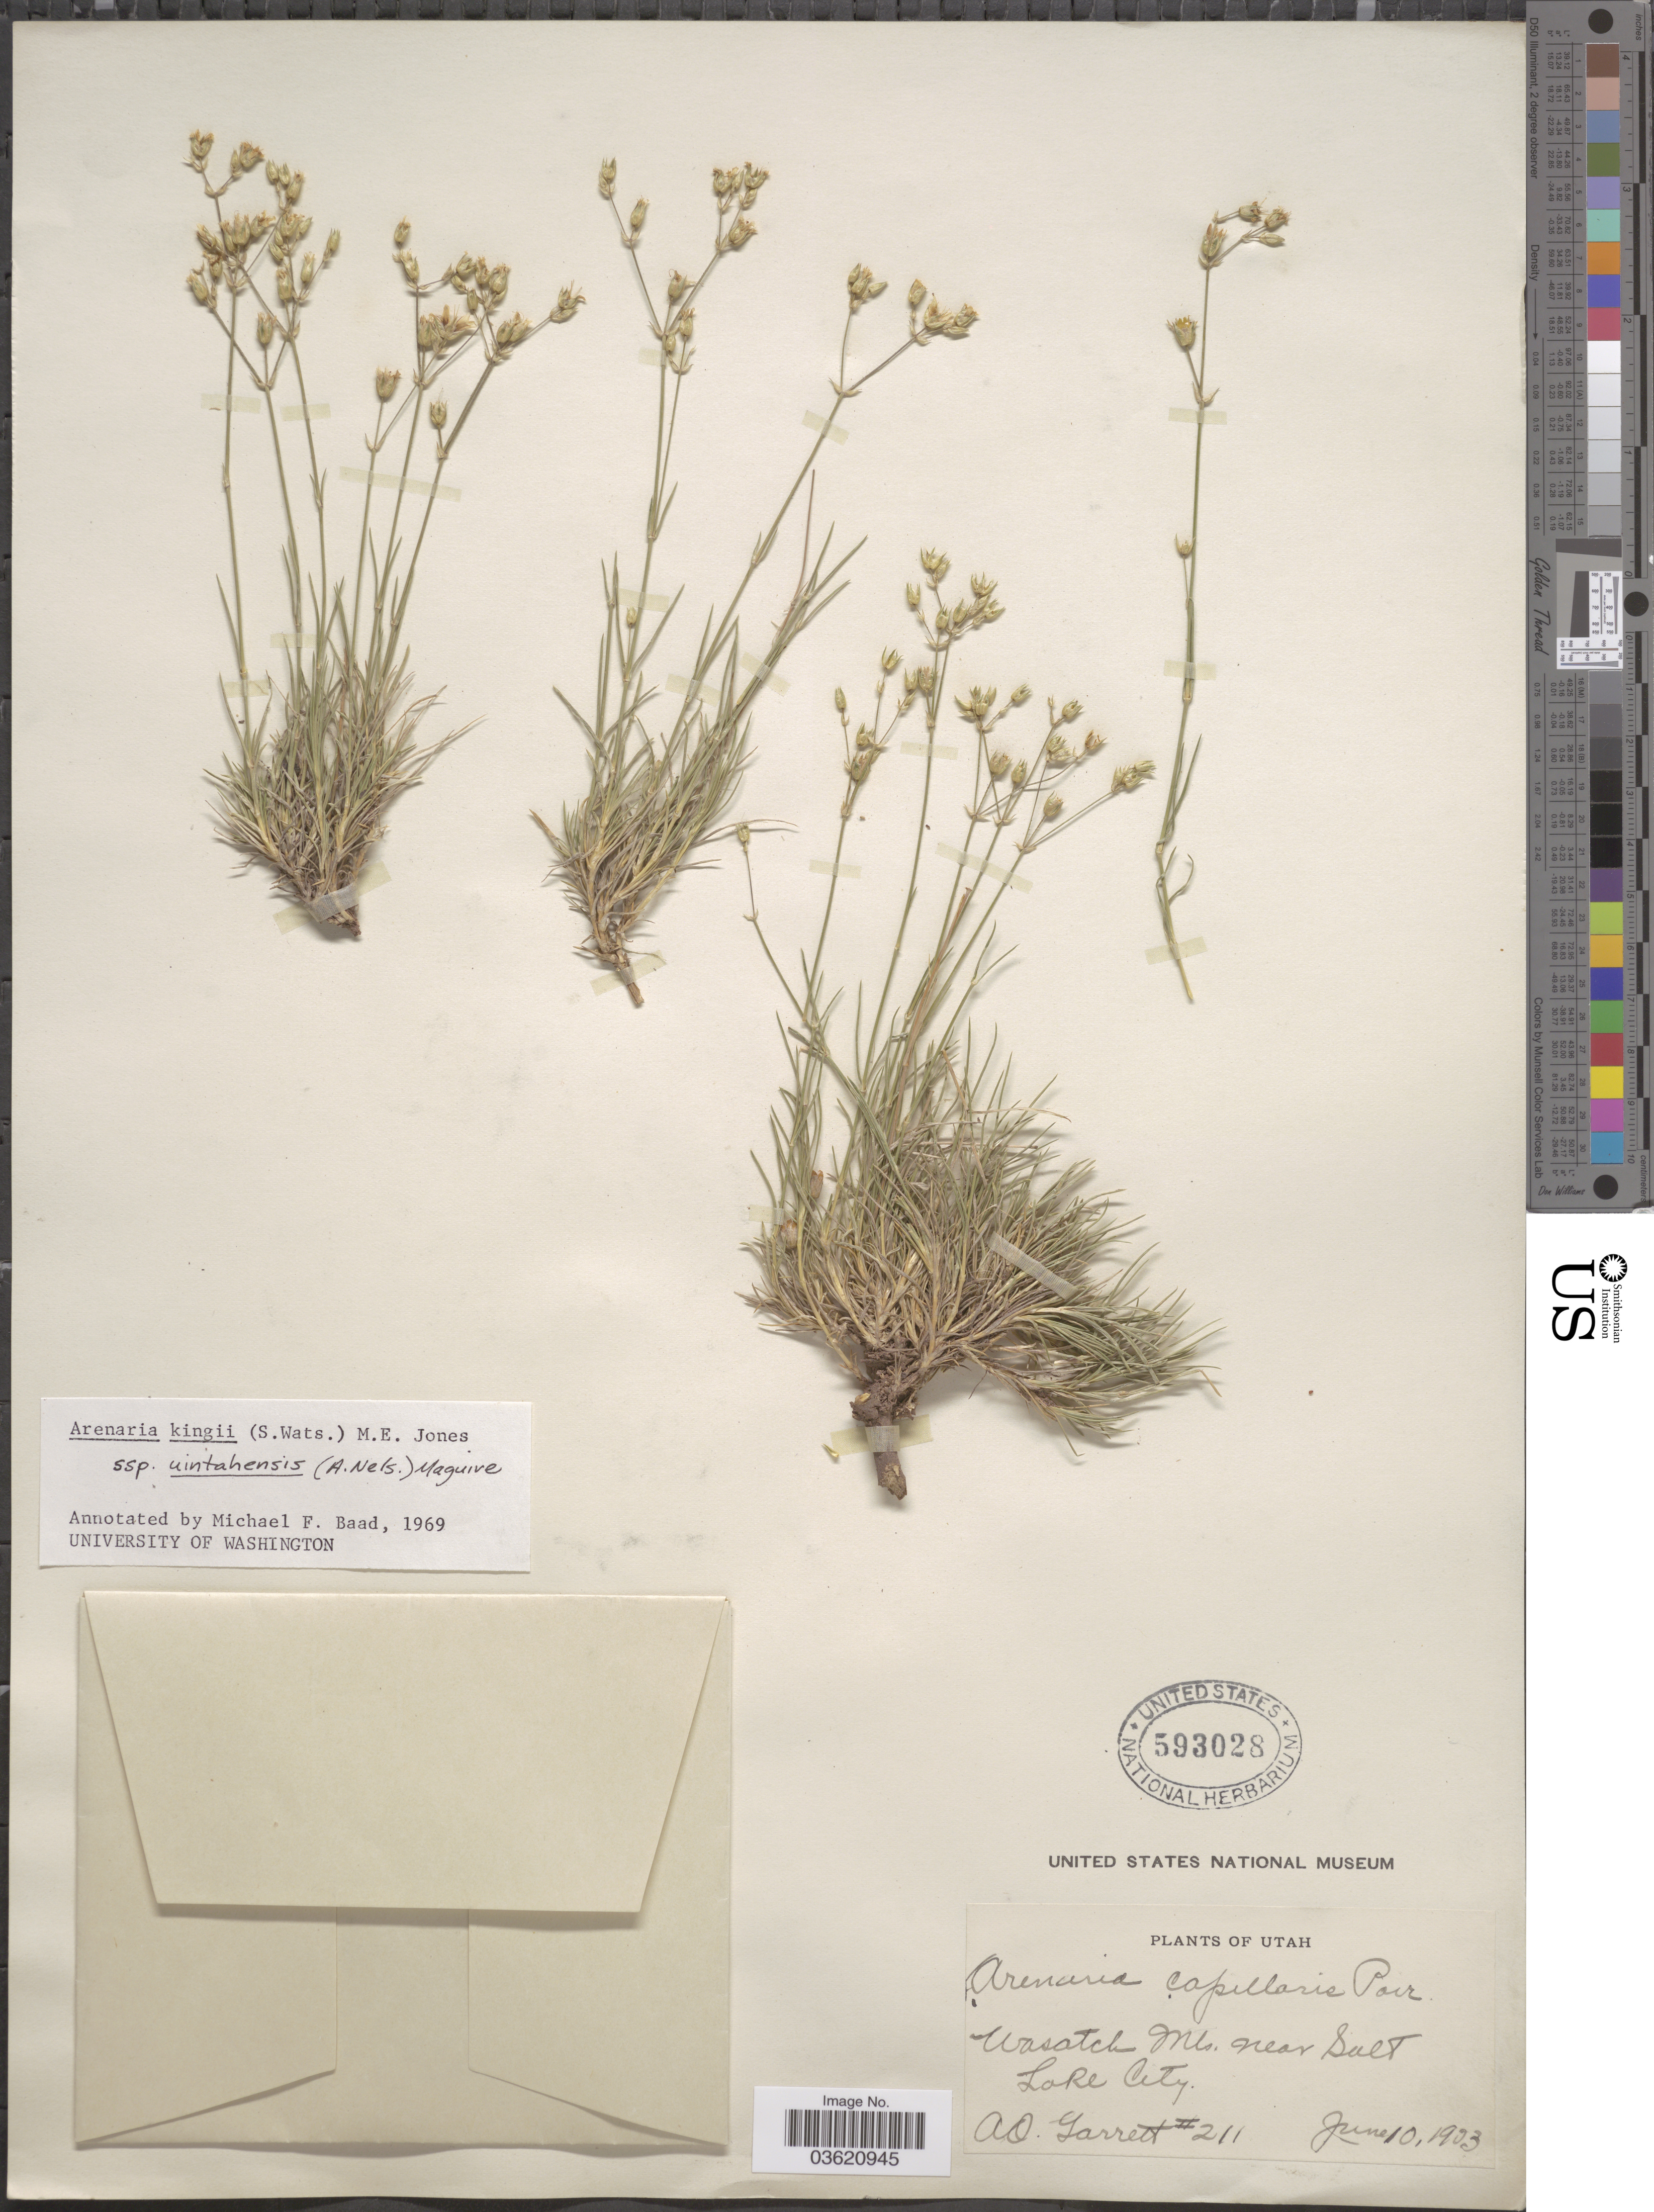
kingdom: Plantae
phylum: Tracheophyta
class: Magnoliopsida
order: Caryophyllales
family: Caryophyllaceae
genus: Eremogone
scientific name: Eremogone kingii var. glabrescens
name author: (S. Watson) Dorn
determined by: U.S. National Herbarium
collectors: A. O. Garrett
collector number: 211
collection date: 1903-06-10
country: United States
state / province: Utah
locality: Wasatch Mts. near Salt Lake City.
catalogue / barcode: US 593028